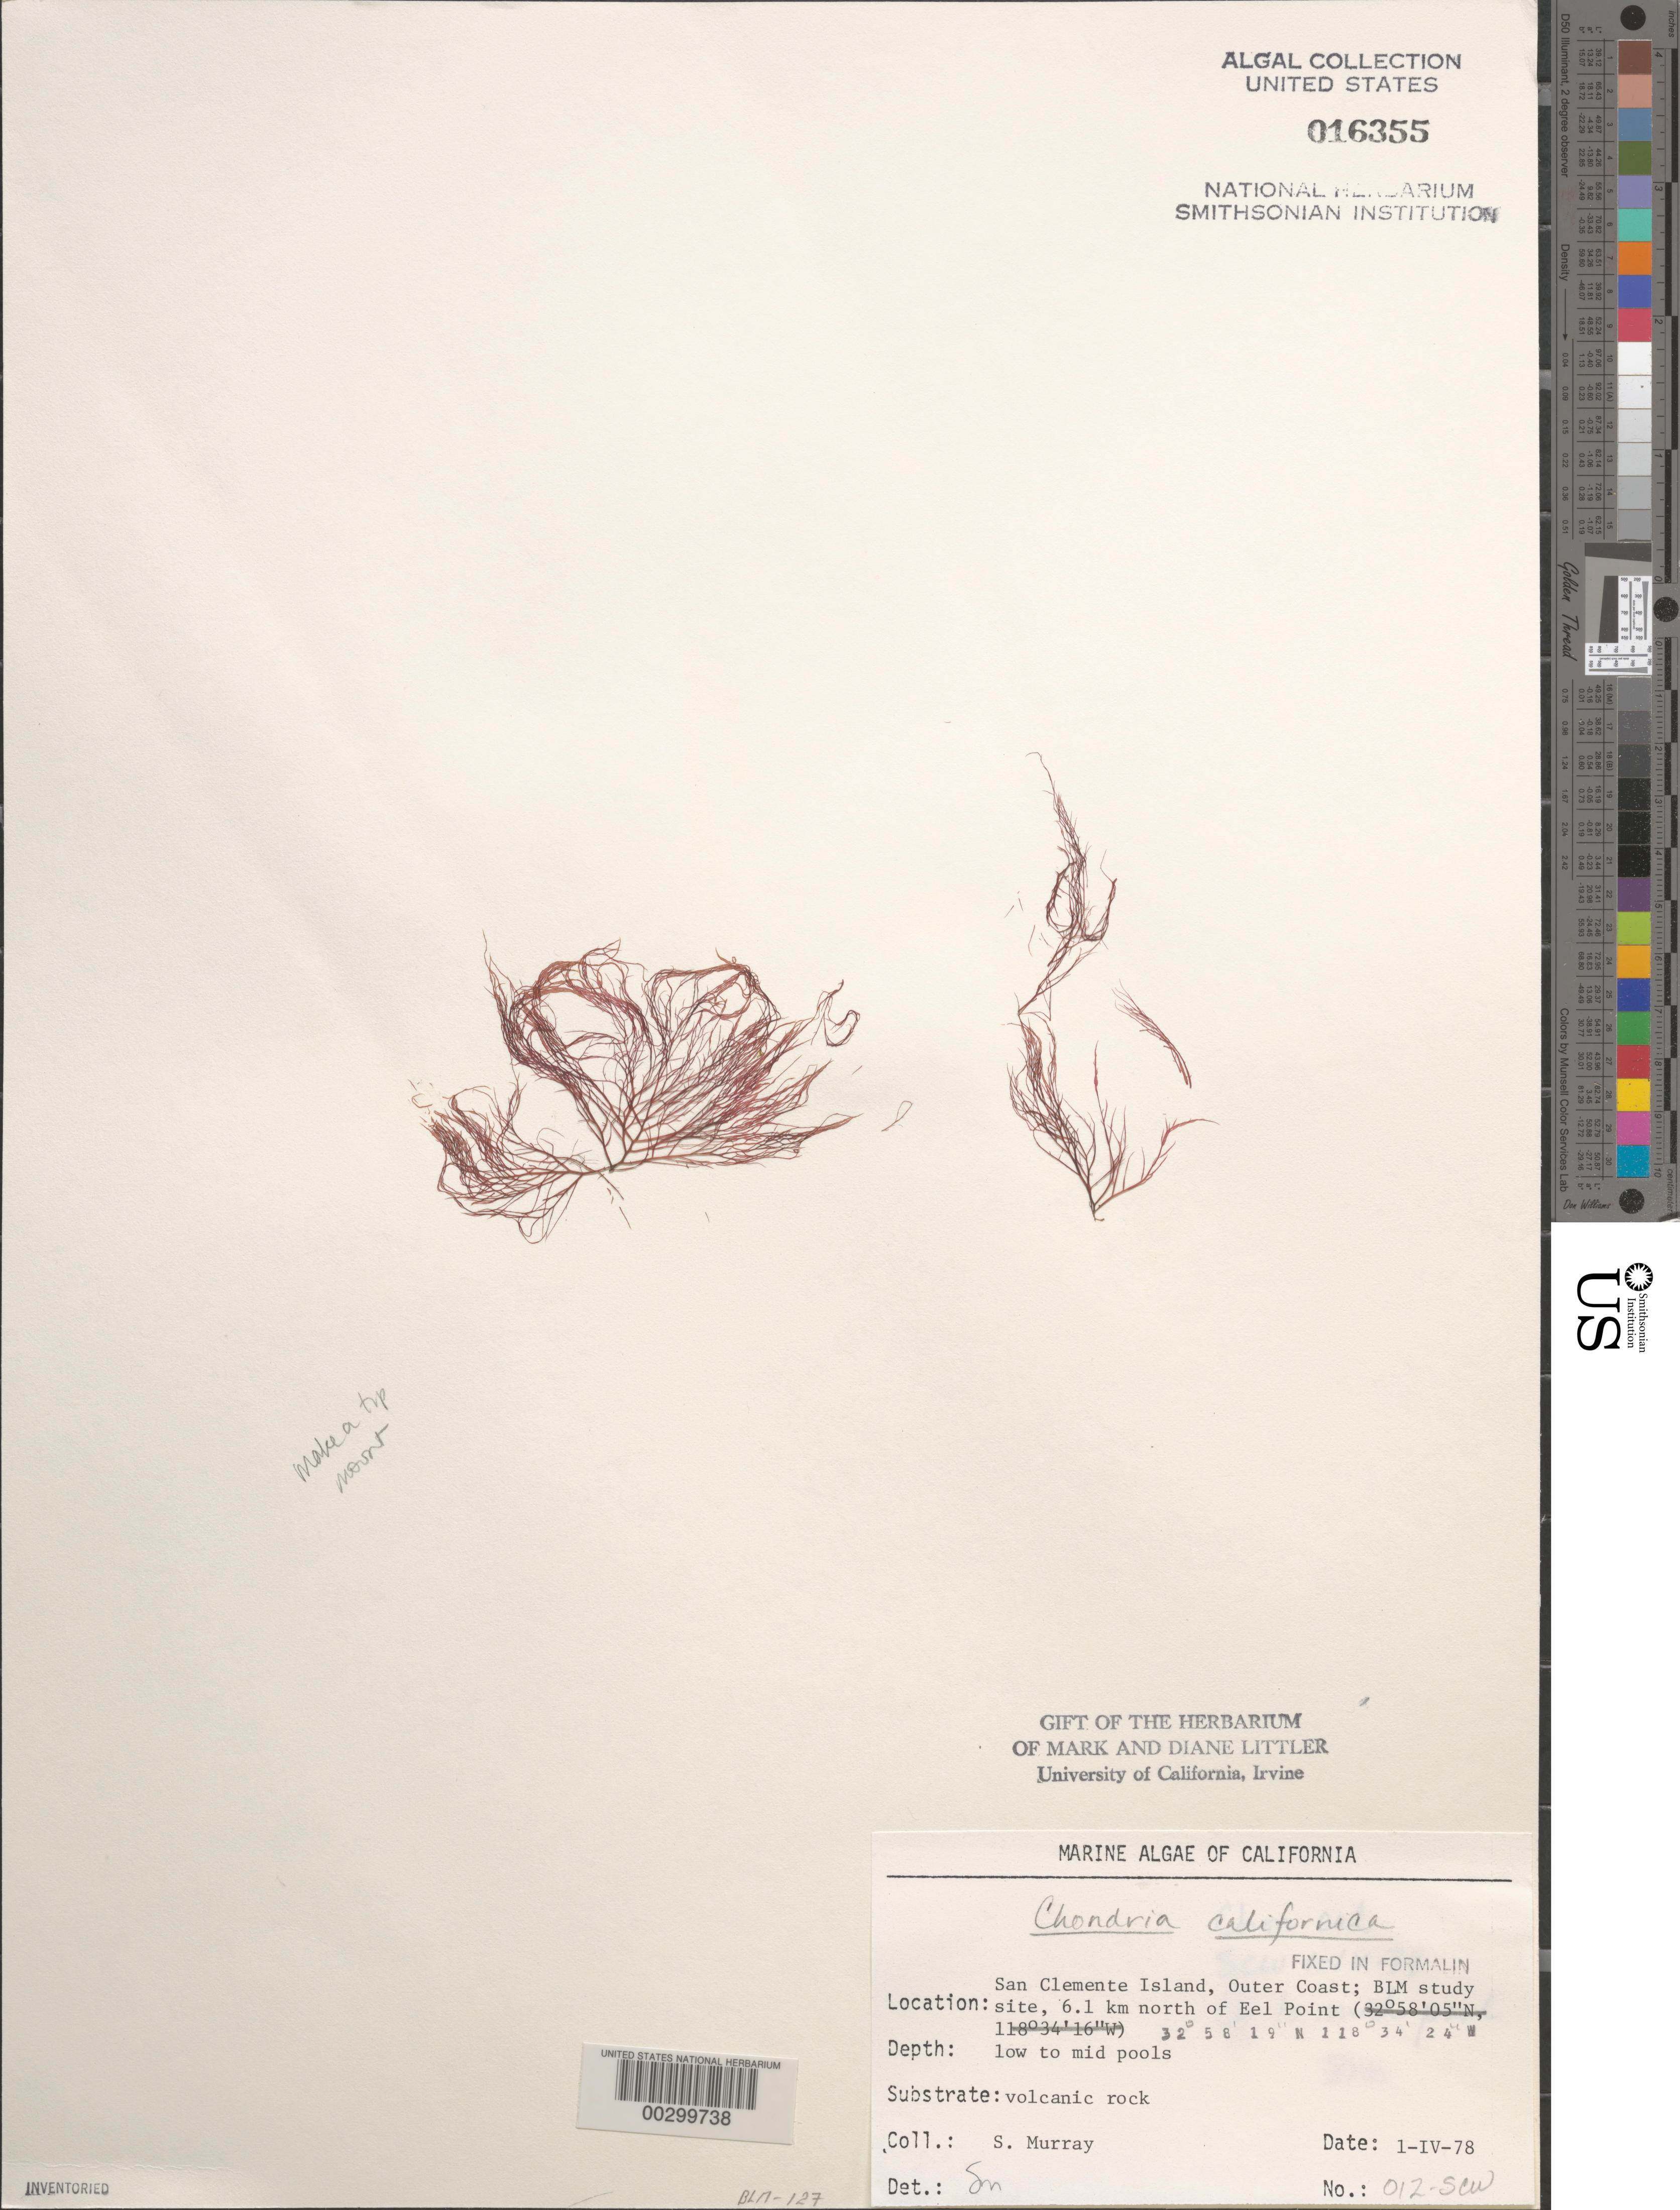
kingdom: Plantae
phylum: Rhodophyta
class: Florideophyceae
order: Ceramiales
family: Rhodomelaceae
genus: Chondria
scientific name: Chondria acrorhizophora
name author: Setch. & N.L. Gardner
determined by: Algae name updating Project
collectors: S. N. Murray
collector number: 012-scw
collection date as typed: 01 Apr 1978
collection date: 1978-04-01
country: United States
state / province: California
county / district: Los Angeles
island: San Clemente Island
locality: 6.1 km north of Eel Point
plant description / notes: BLM-SOCALBIGHT Rocky Intertidal Survey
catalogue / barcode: US 16355